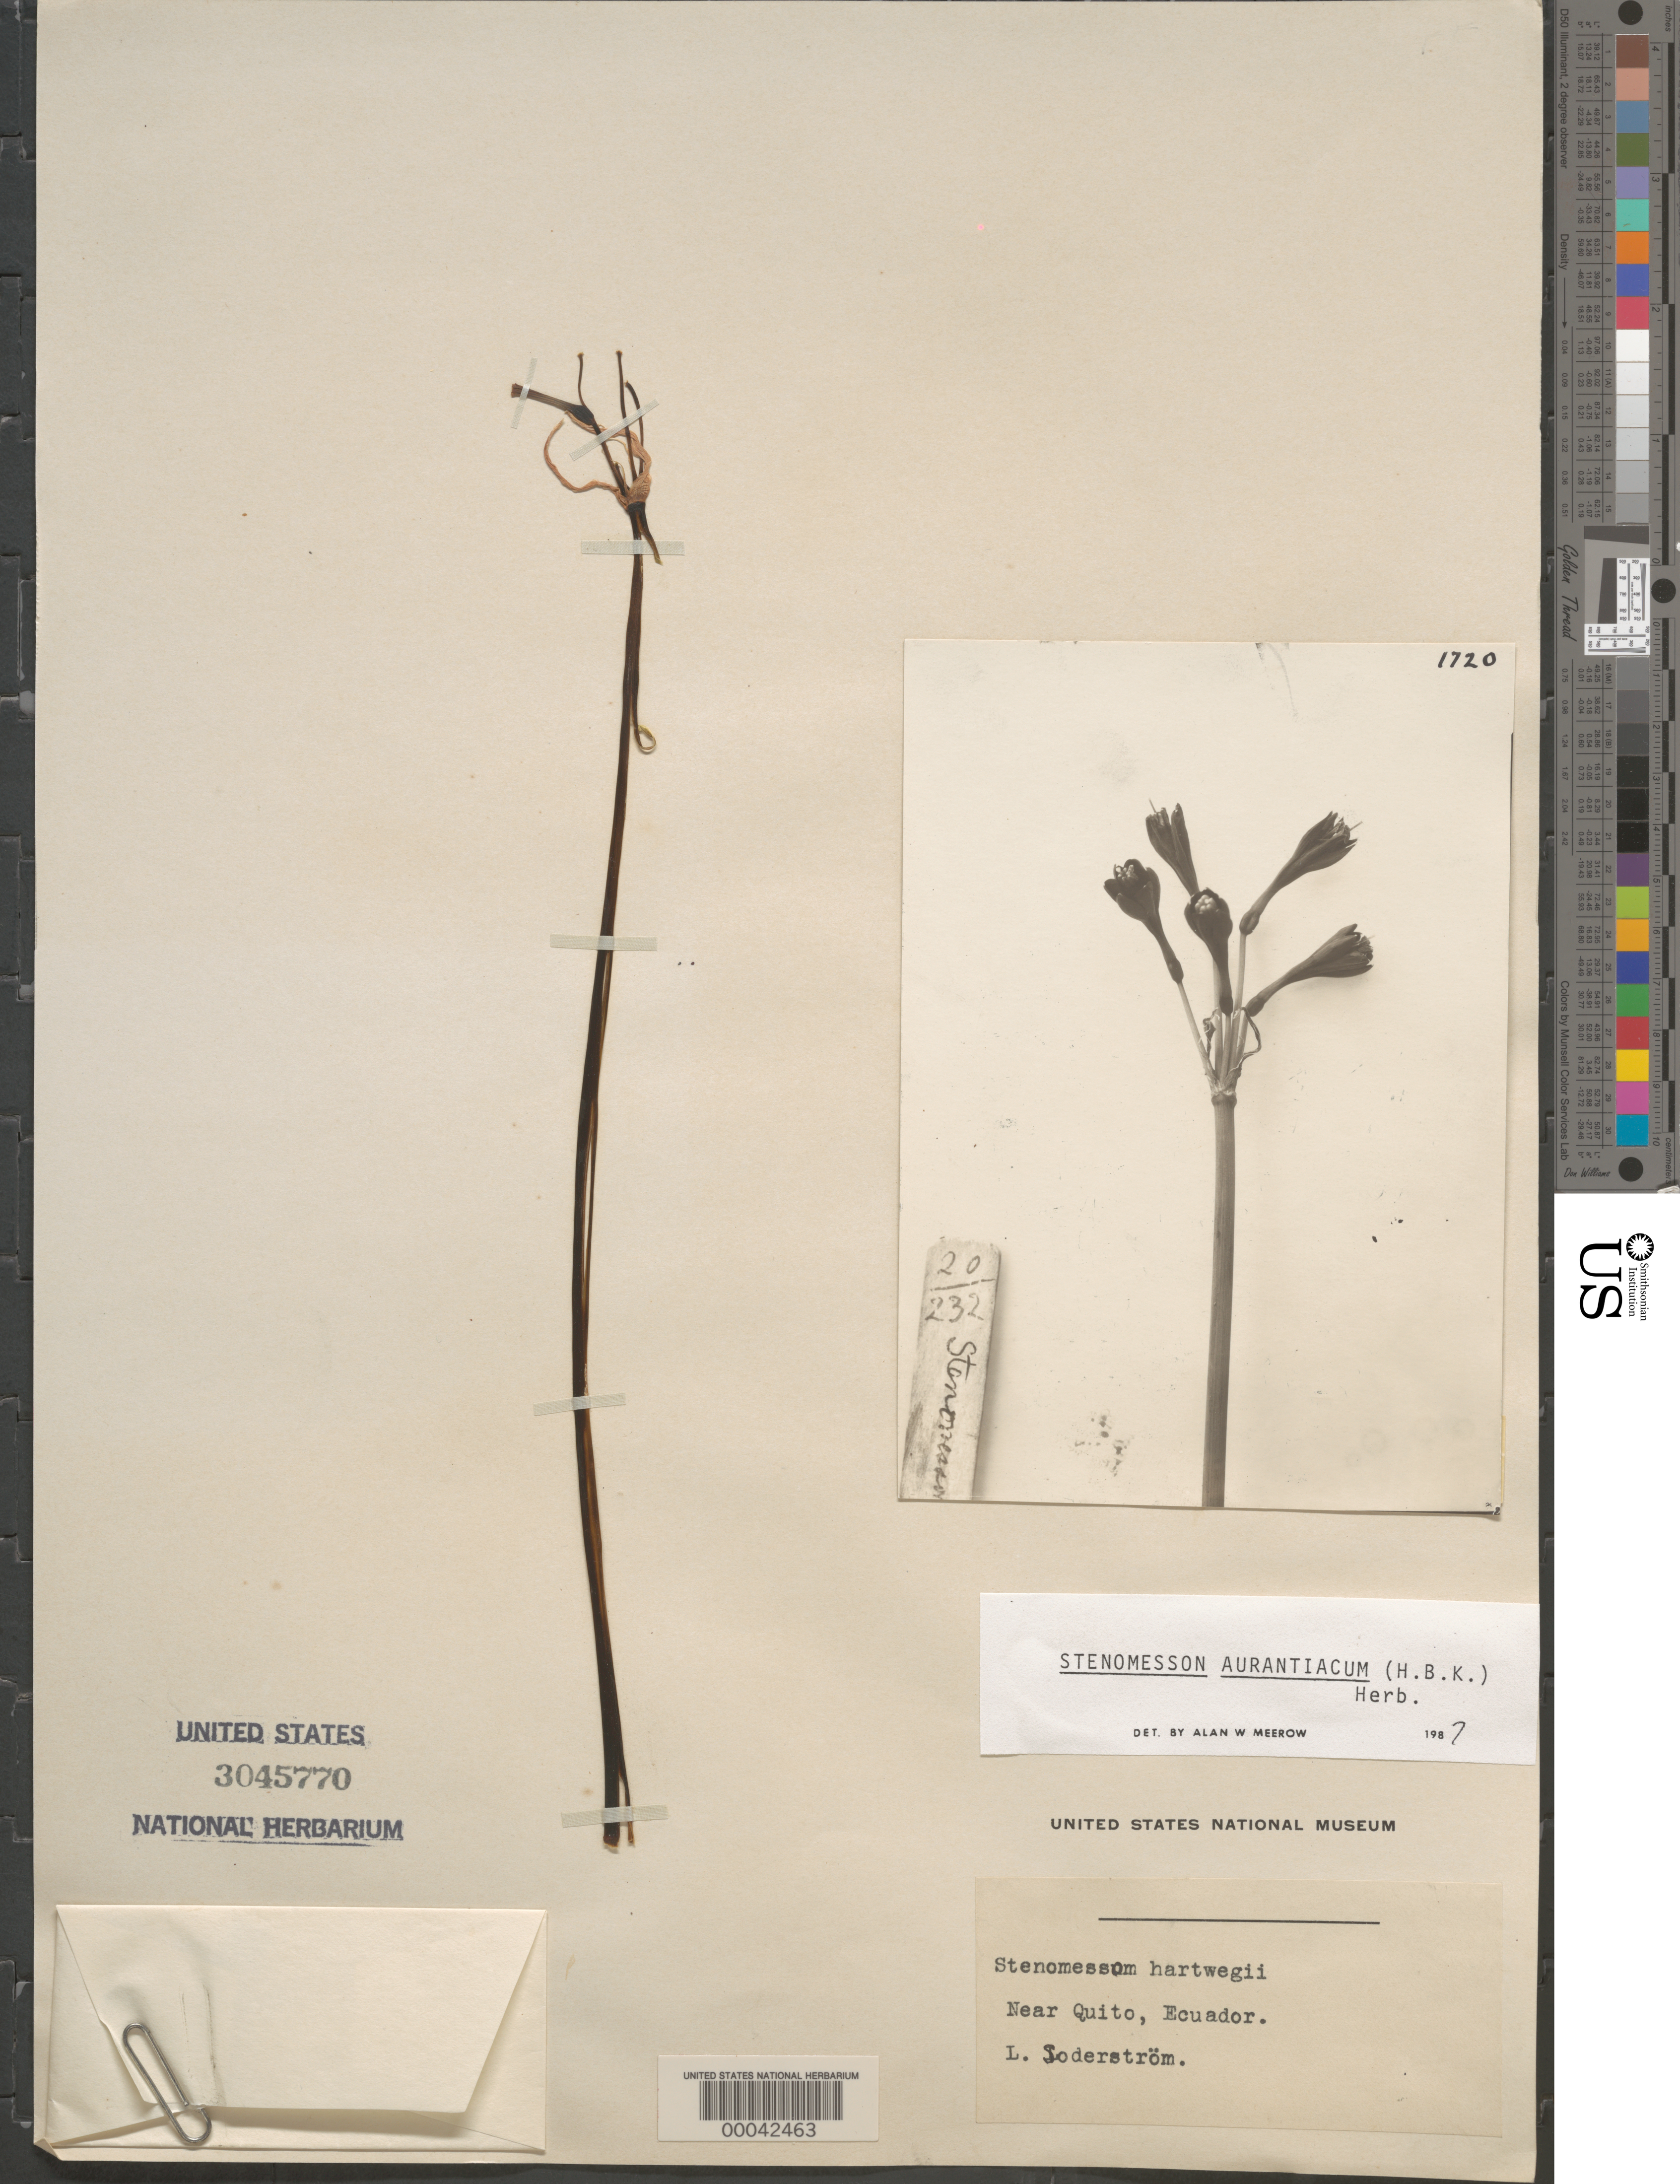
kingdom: Plantae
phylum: Tracheophyta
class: Liliopsida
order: Asparagales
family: Amaryllidaceae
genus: Stenomesson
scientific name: Stenomesson aurantiacum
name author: (Kunth) Herb.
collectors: L. Söderström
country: Ecuador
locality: Near quito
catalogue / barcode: US 3045770